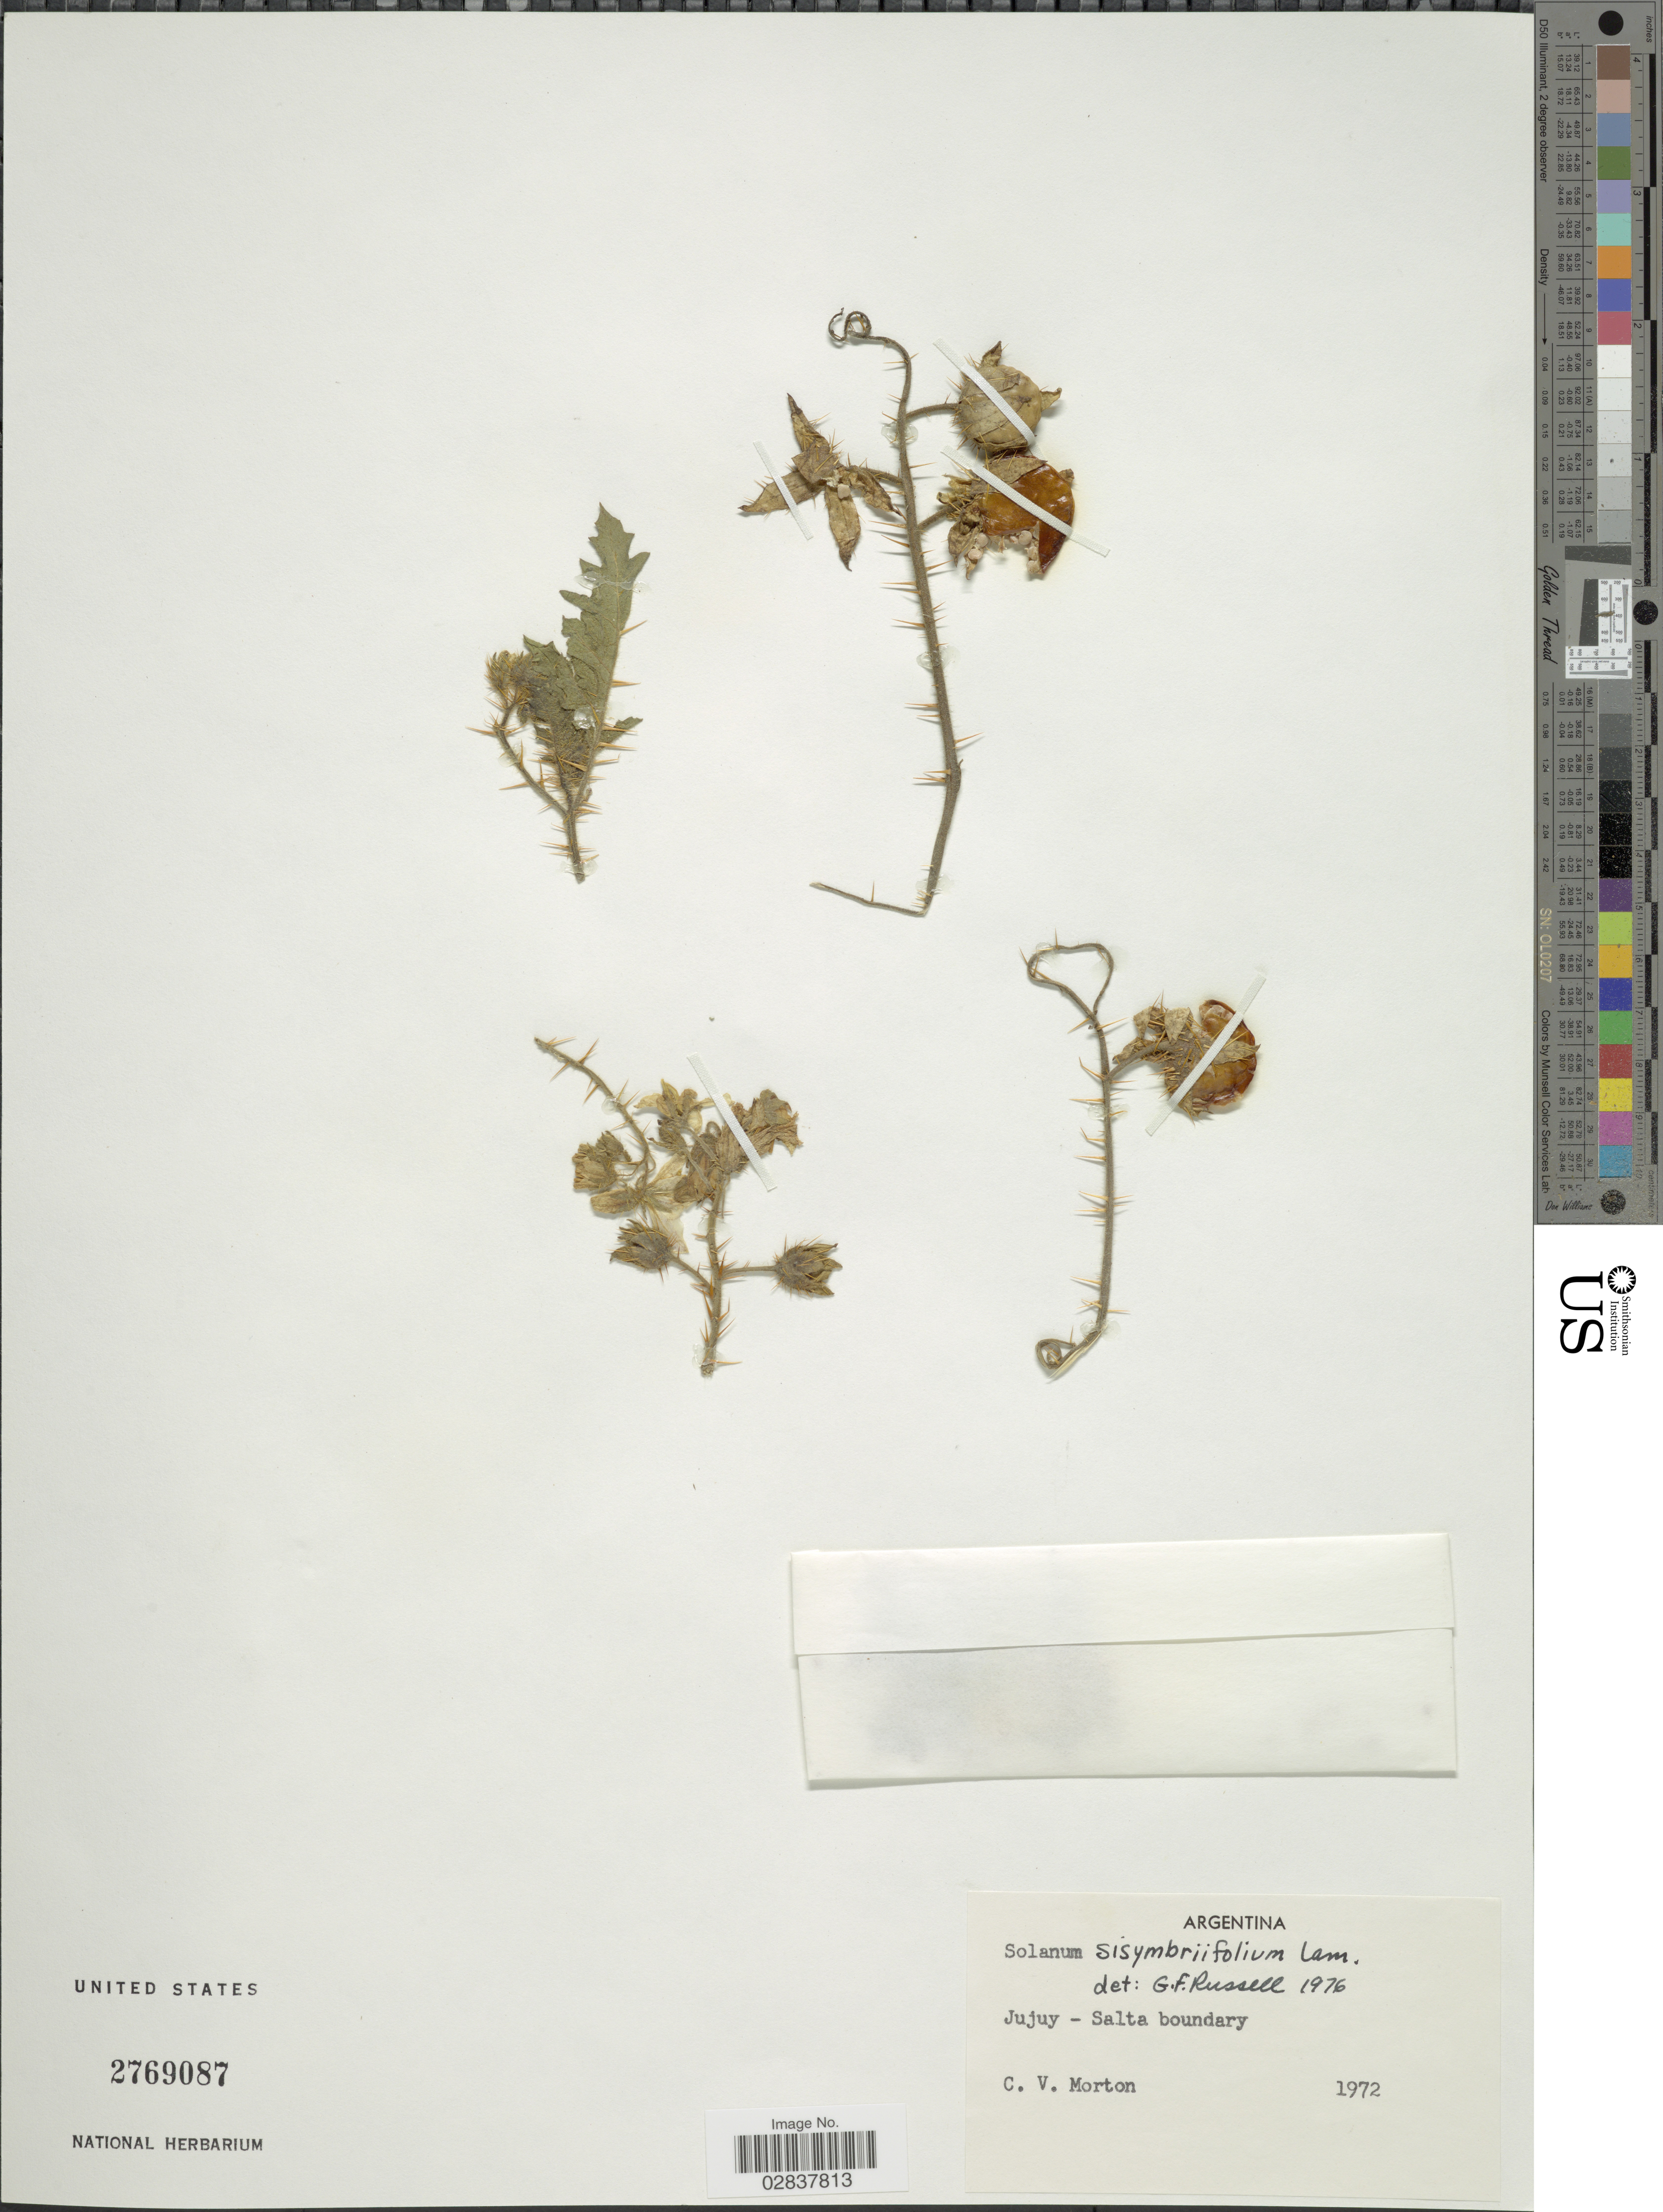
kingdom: Plantae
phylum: Tracheophyta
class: Magnoliopsida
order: Solanales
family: Solanaceae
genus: Solanum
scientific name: Solanum sisymbriifolium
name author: Lam.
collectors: C. V. Morton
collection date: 1972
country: Argentina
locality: Jujuy - Salta boundary.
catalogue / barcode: US 2769087